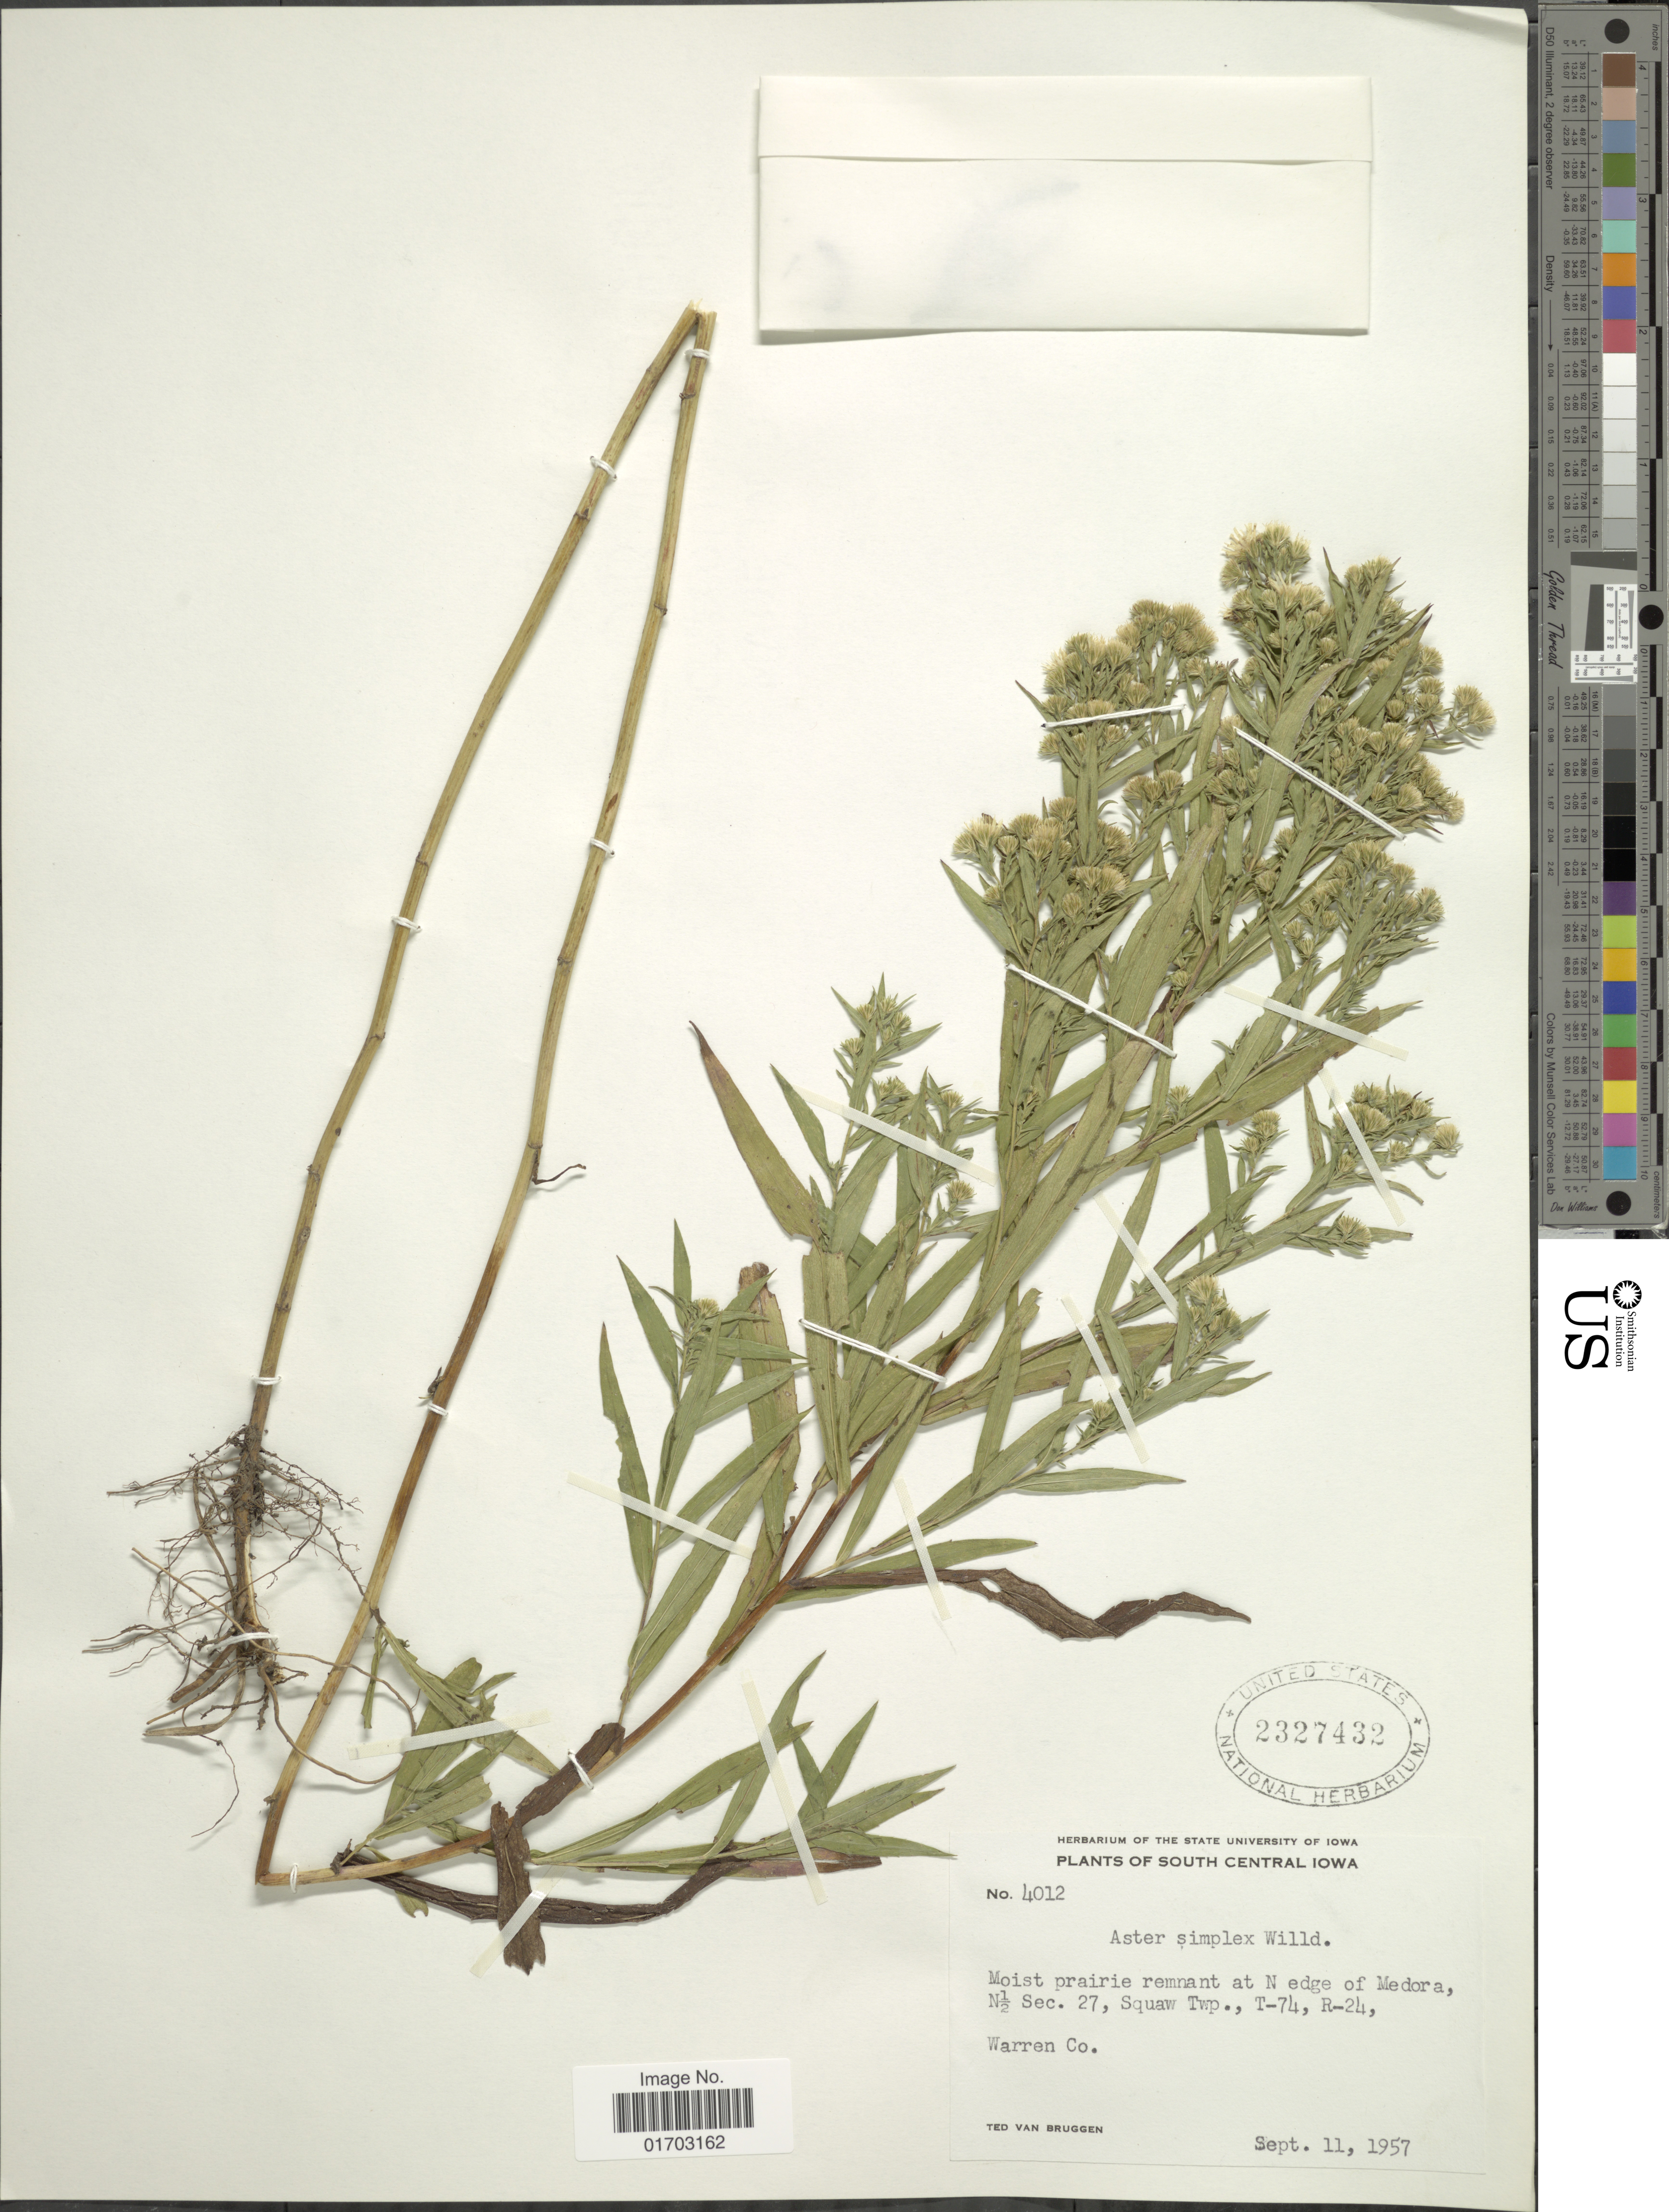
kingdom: Plantae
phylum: Tracheophyta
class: Magnoliopsida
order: Asterales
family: Asteraceae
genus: Symphyotrichum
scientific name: Symphyotrichum simplex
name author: (Willd.) Á. Löve & D. Löve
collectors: T. van Bruggen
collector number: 4012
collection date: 1957-09-11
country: United States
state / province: Iowa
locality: South Central Iowa, at edge of Medora, N1/2Sec. 27, Squaw Twp., T-74, R-24, Warren Co.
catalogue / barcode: US 2327432